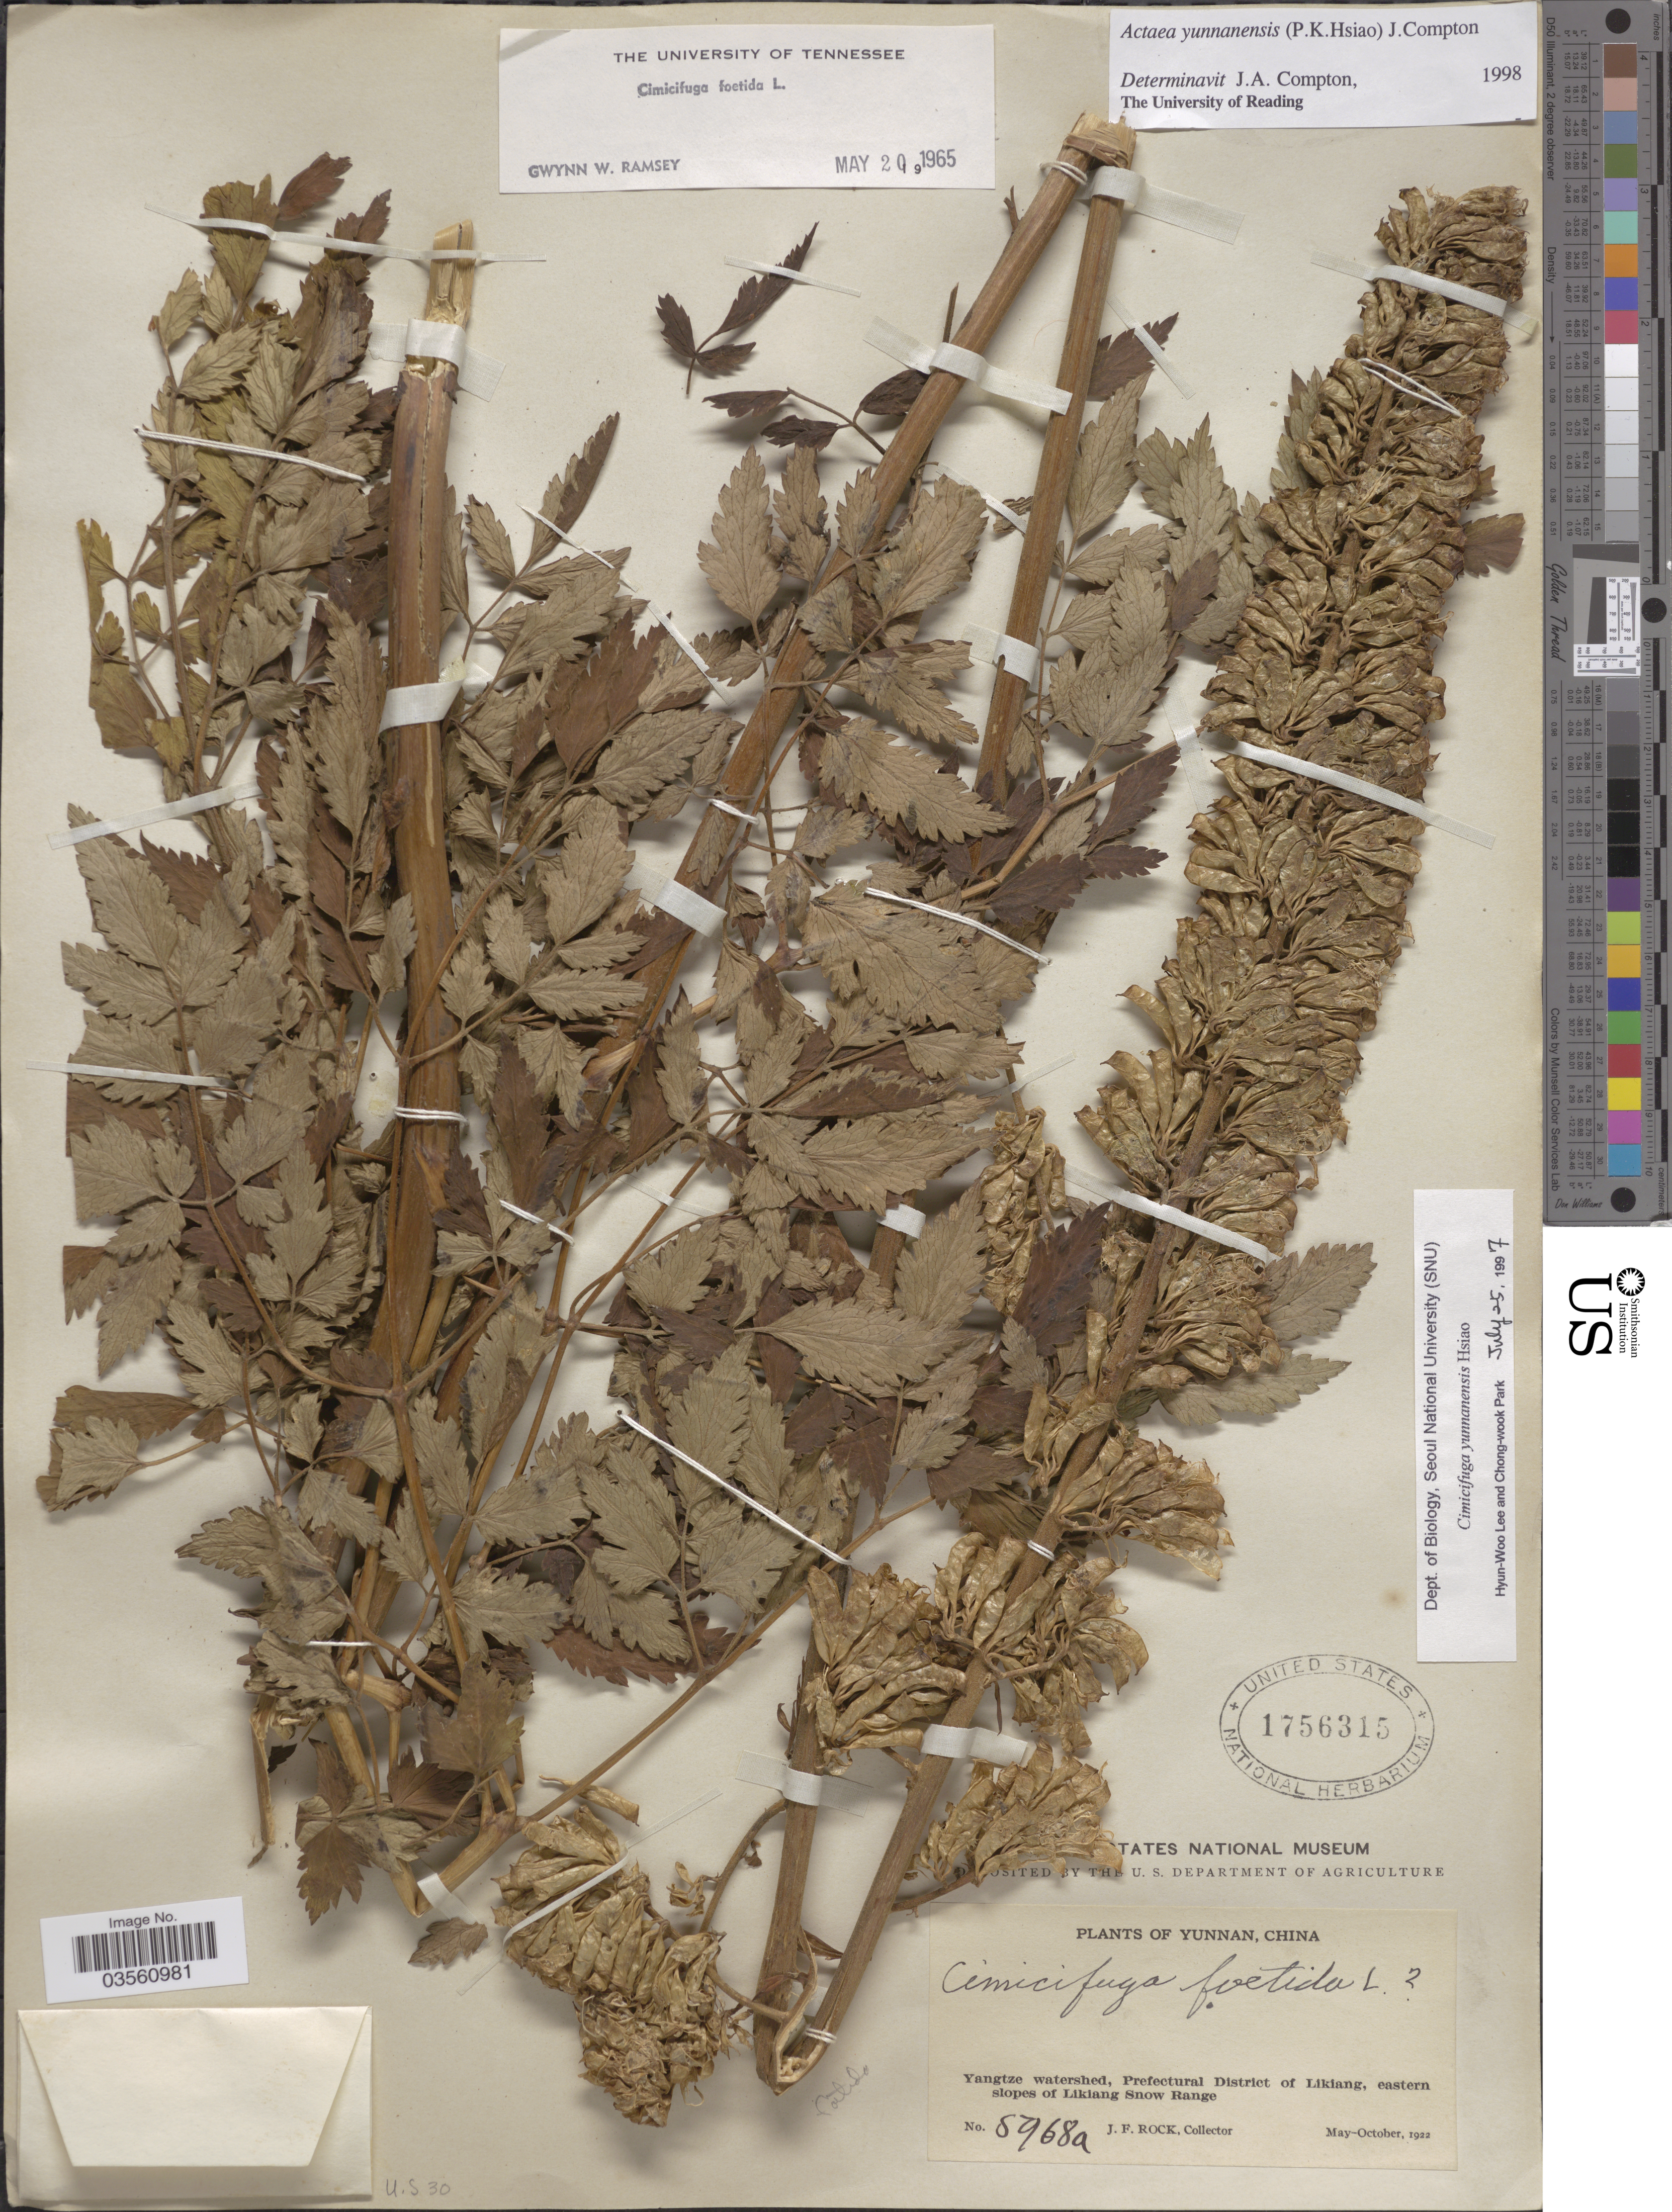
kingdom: Plantae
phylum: Tracheophyta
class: Magnoliopsida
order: Ranunculales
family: Ranunculaceae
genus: Actaea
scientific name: Actaea yunnanensis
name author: (P.K. Hsiao) J. Compton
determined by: Compton, J. A.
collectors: J. Rock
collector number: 5968a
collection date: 1922-05/1922-10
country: China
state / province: Yunnan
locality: Yangtze watershed, Prefectural District of Likiang, eastern slopes of Likiang Snow Range.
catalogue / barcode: US 1756315